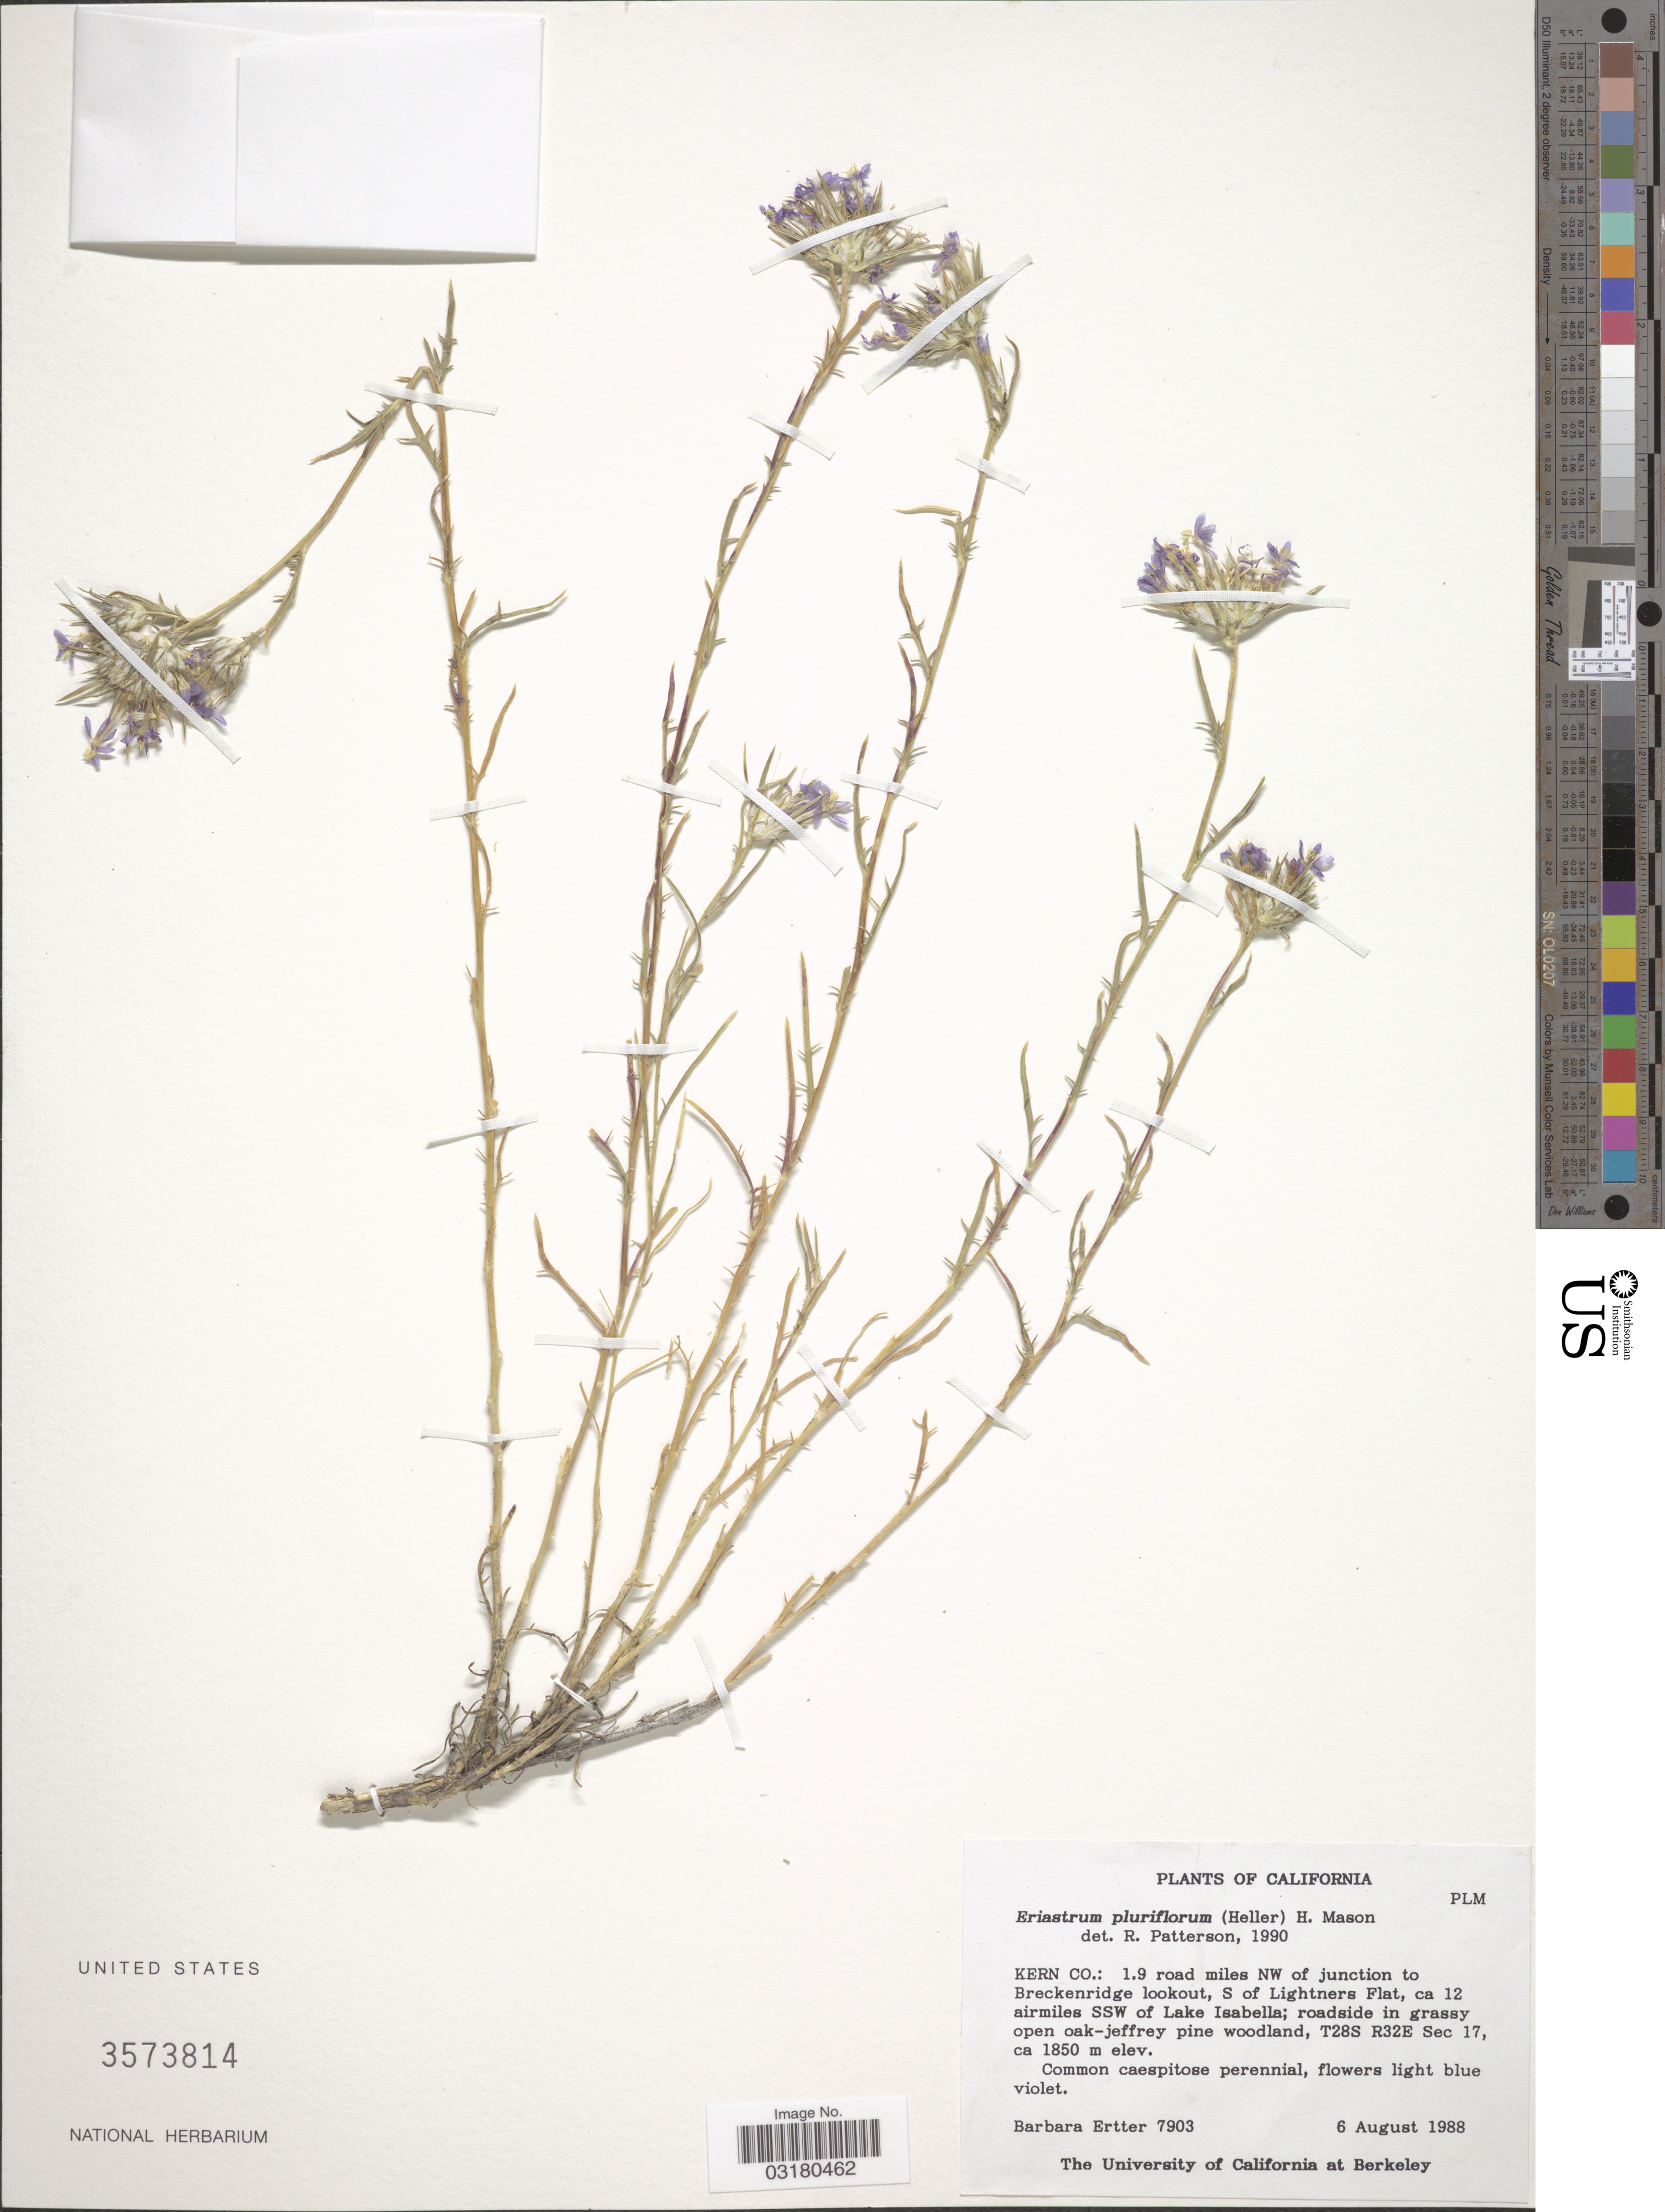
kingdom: Plantae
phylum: Tracheophyta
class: Magnoliopsida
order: Ericales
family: Polemoniaceae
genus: Eriastrum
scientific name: Eriastrum pluriflorum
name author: (A. Heller) H. Mason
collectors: B. Ertter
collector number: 7903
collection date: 1988-08-06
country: United States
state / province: California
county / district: Kern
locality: Kern Co.: 1.9 road miles NW of junction to Breckenridge lookout, S of Lightners Flat, ca 12 airmiles SSW of Lake Isabella; T28S R32E Sec 17.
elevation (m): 1850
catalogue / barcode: US 3573814